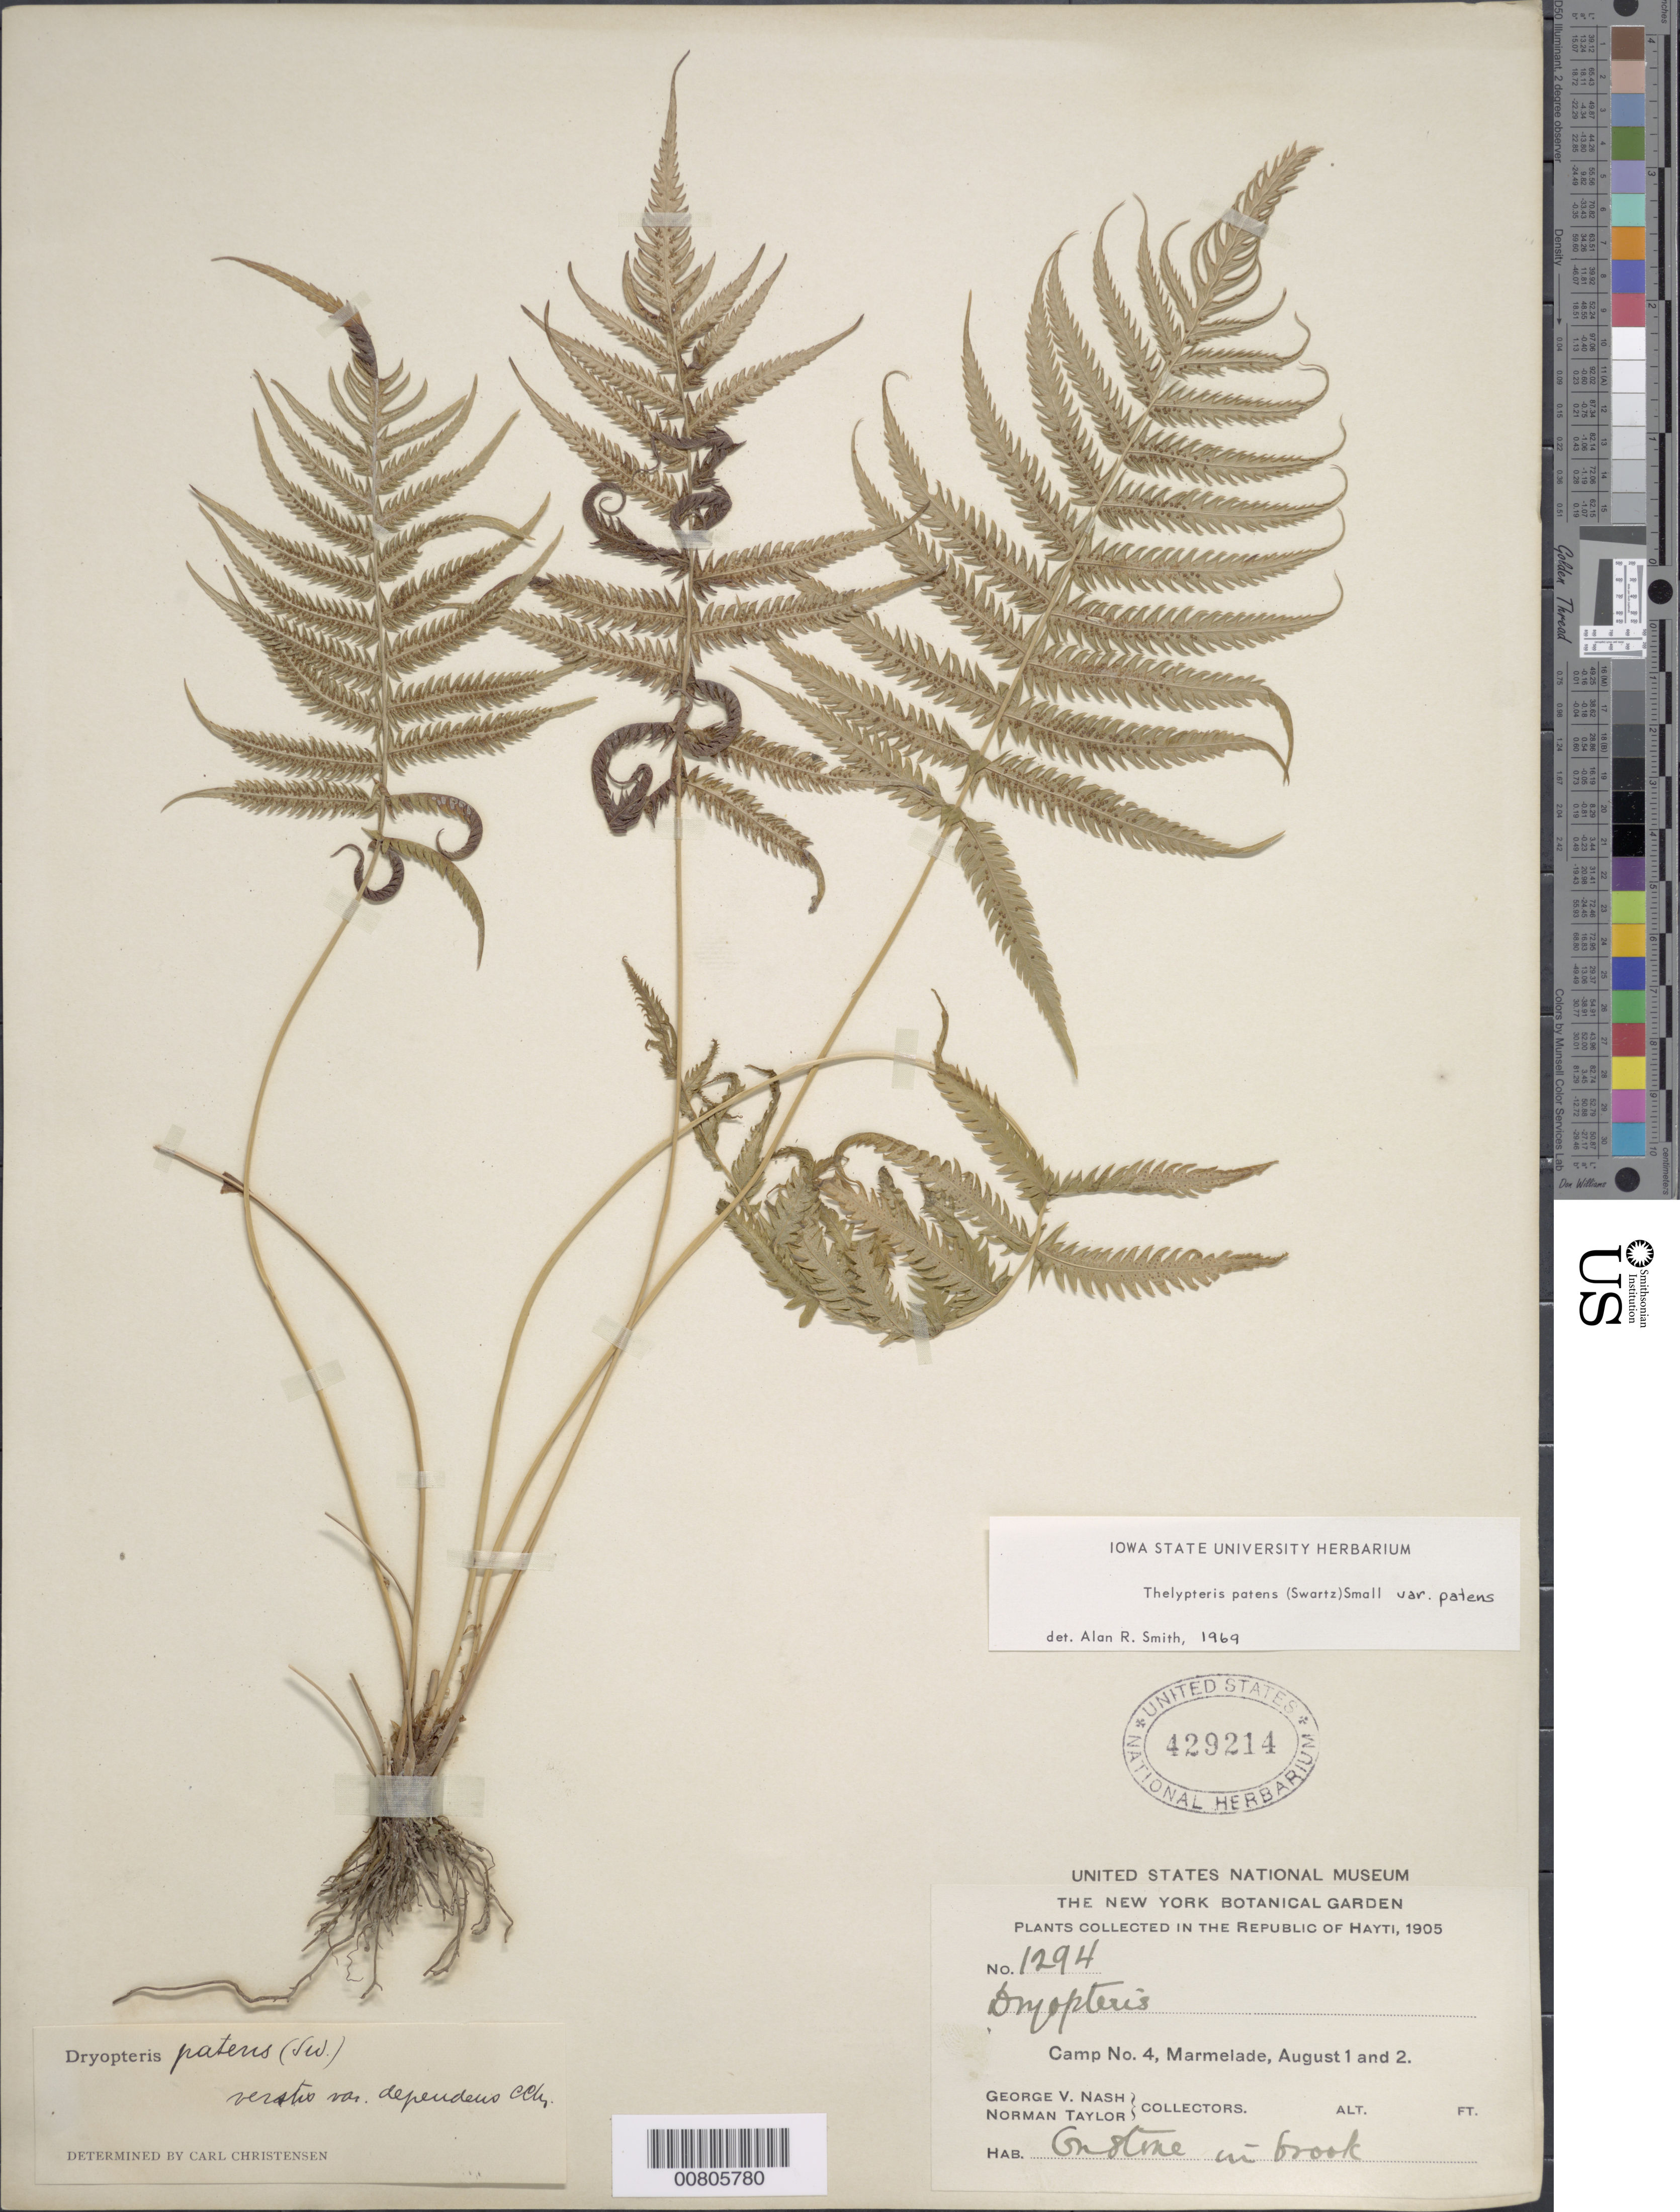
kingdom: Plantae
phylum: Tracheophyta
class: Polypodiopsida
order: Polypodiales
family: Thelypteridaceae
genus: Christella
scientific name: Christella patens var. patens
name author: (Sw.) Holttum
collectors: G. V. Nash & N. Taylor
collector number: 1294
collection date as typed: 01 Aug 1905 to 02 Aug 1905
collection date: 1905-08-01/1905-08-02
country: Haiti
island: Hispaniola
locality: Marmelade, Camp No. 4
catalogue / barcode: US 429214